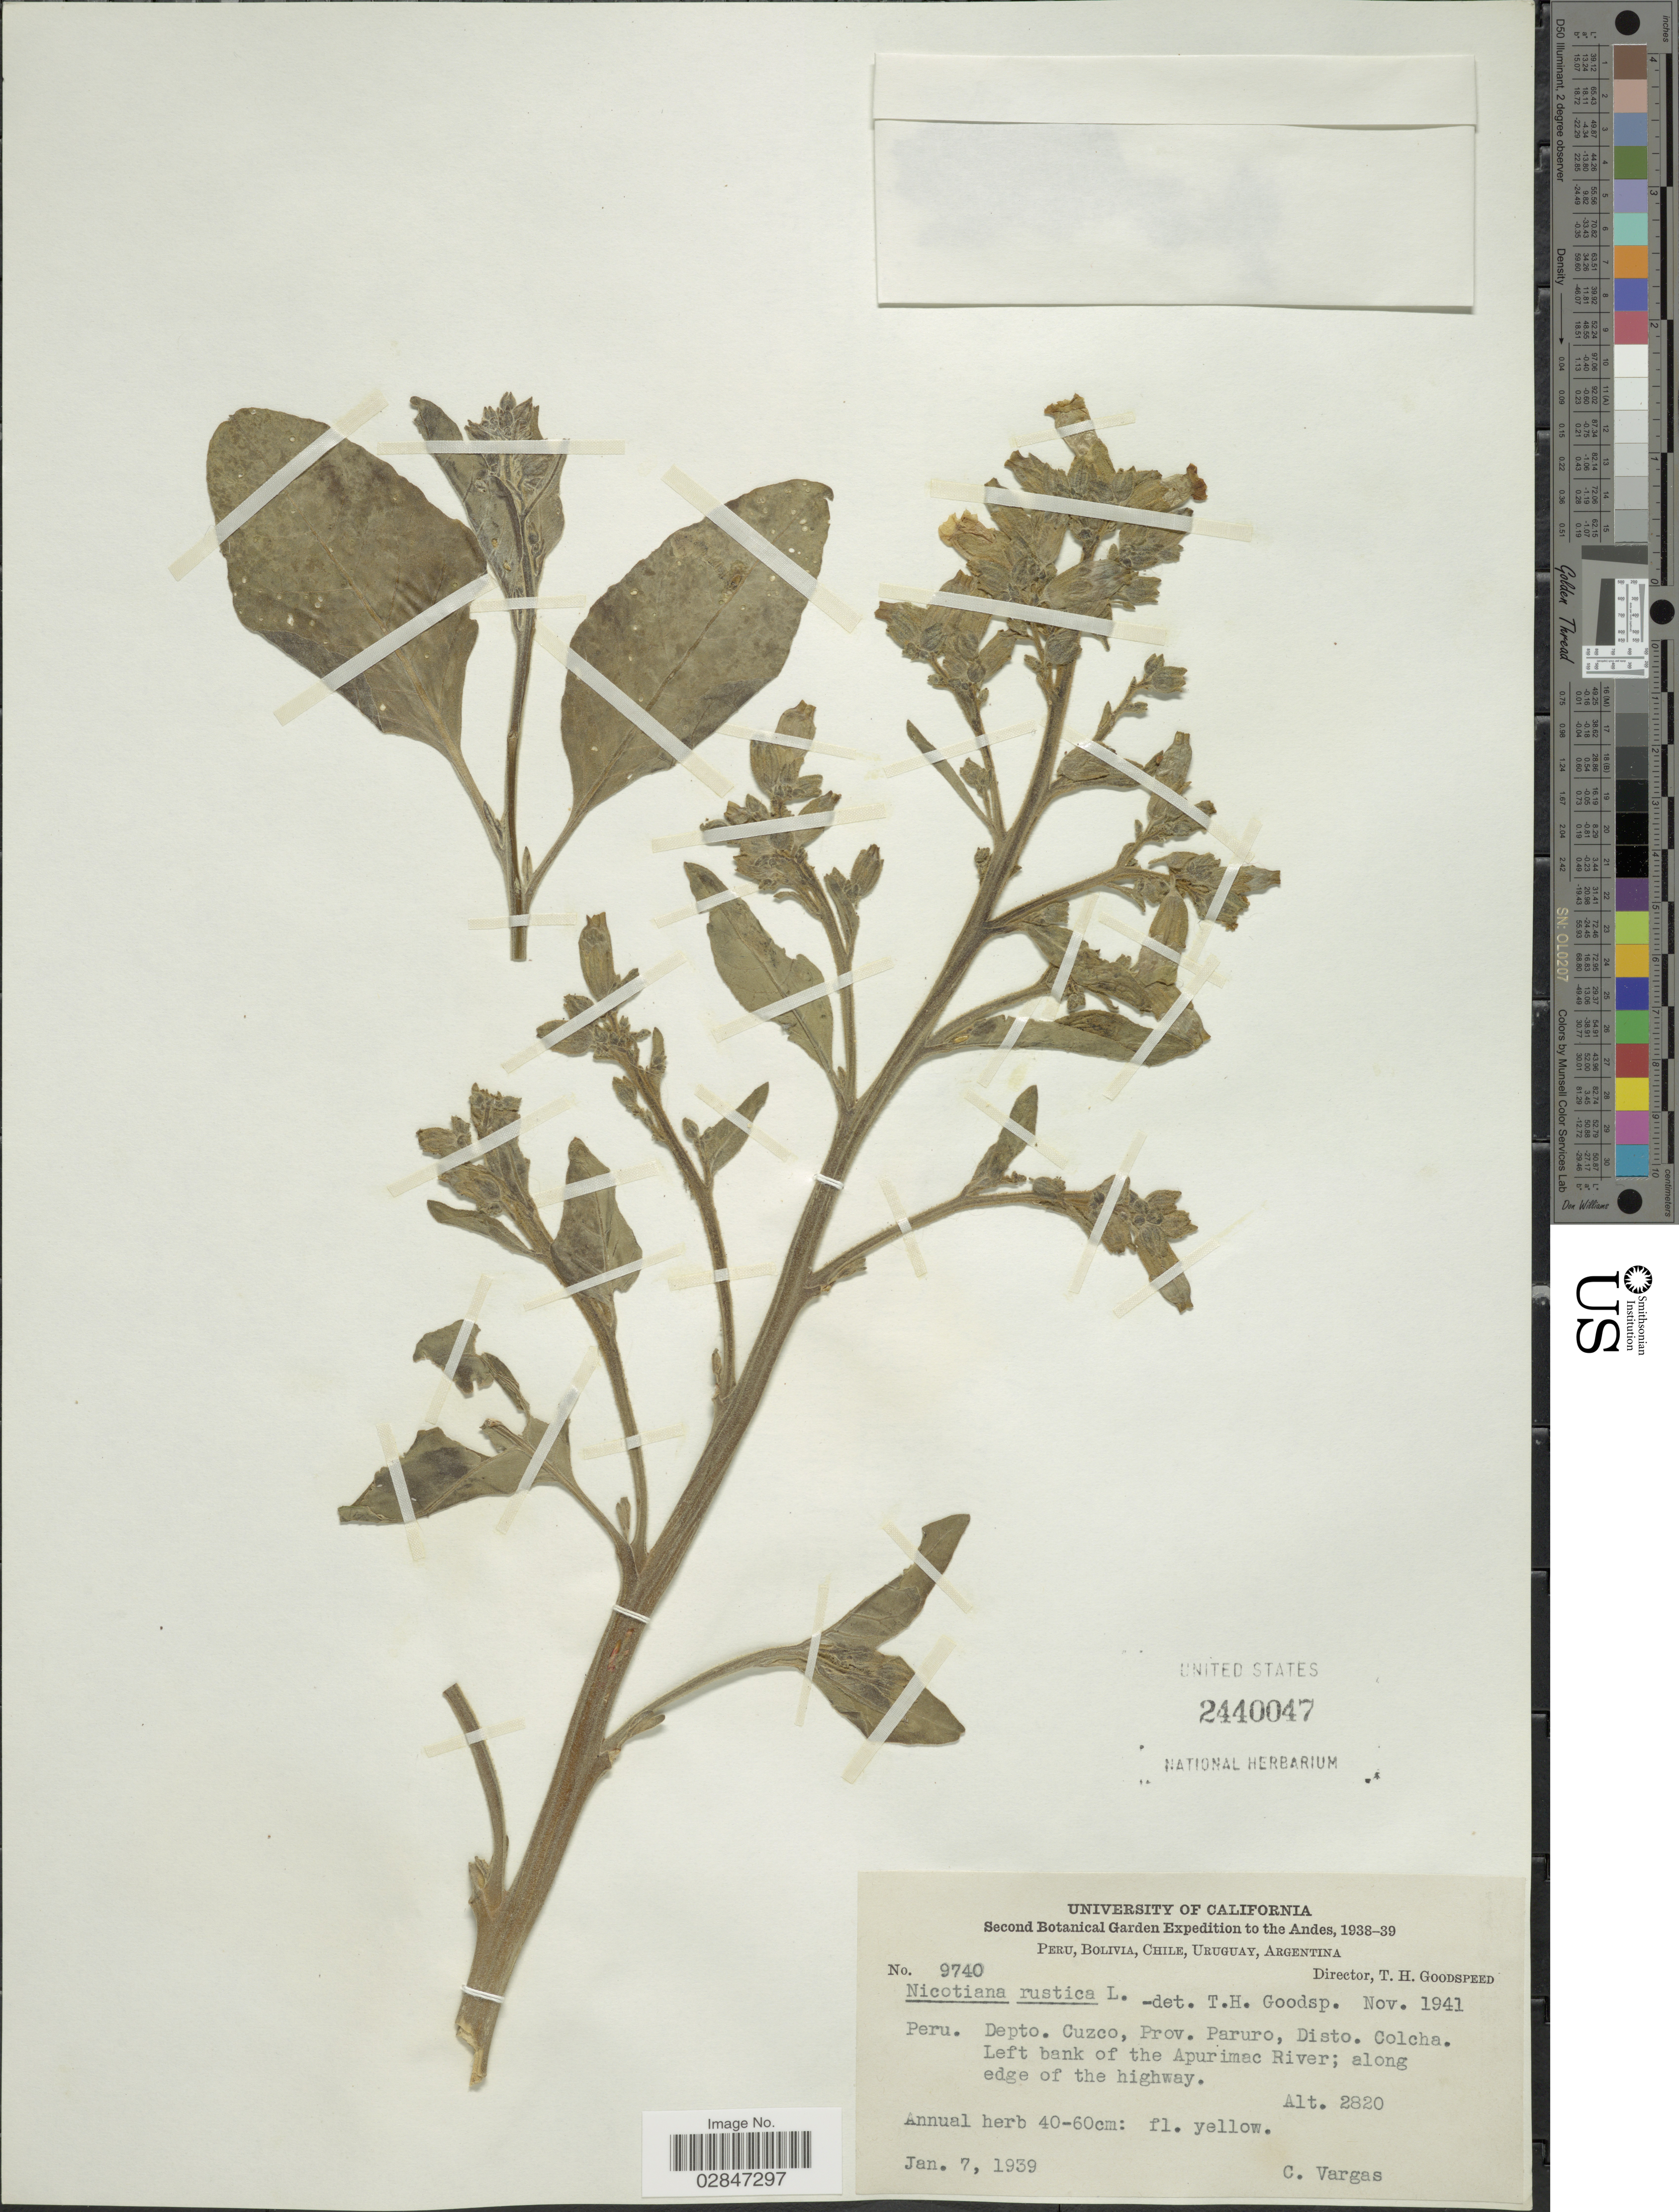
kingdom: Plantae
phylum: Tracheophyta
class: Magnoliopsida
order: Solanales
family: Solanaceae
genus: Nicotiana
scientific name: Nicotiana rustica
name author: L.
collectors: C. Vargas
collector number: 9740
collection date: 1939-01-07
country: Peru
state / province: Cusco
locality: The Andes, Depto. Cuzco, Prov. Paruro, Disto. Colcha, Left bank of the Apurimac River, along edge of the highway.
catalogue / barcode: US 2440047